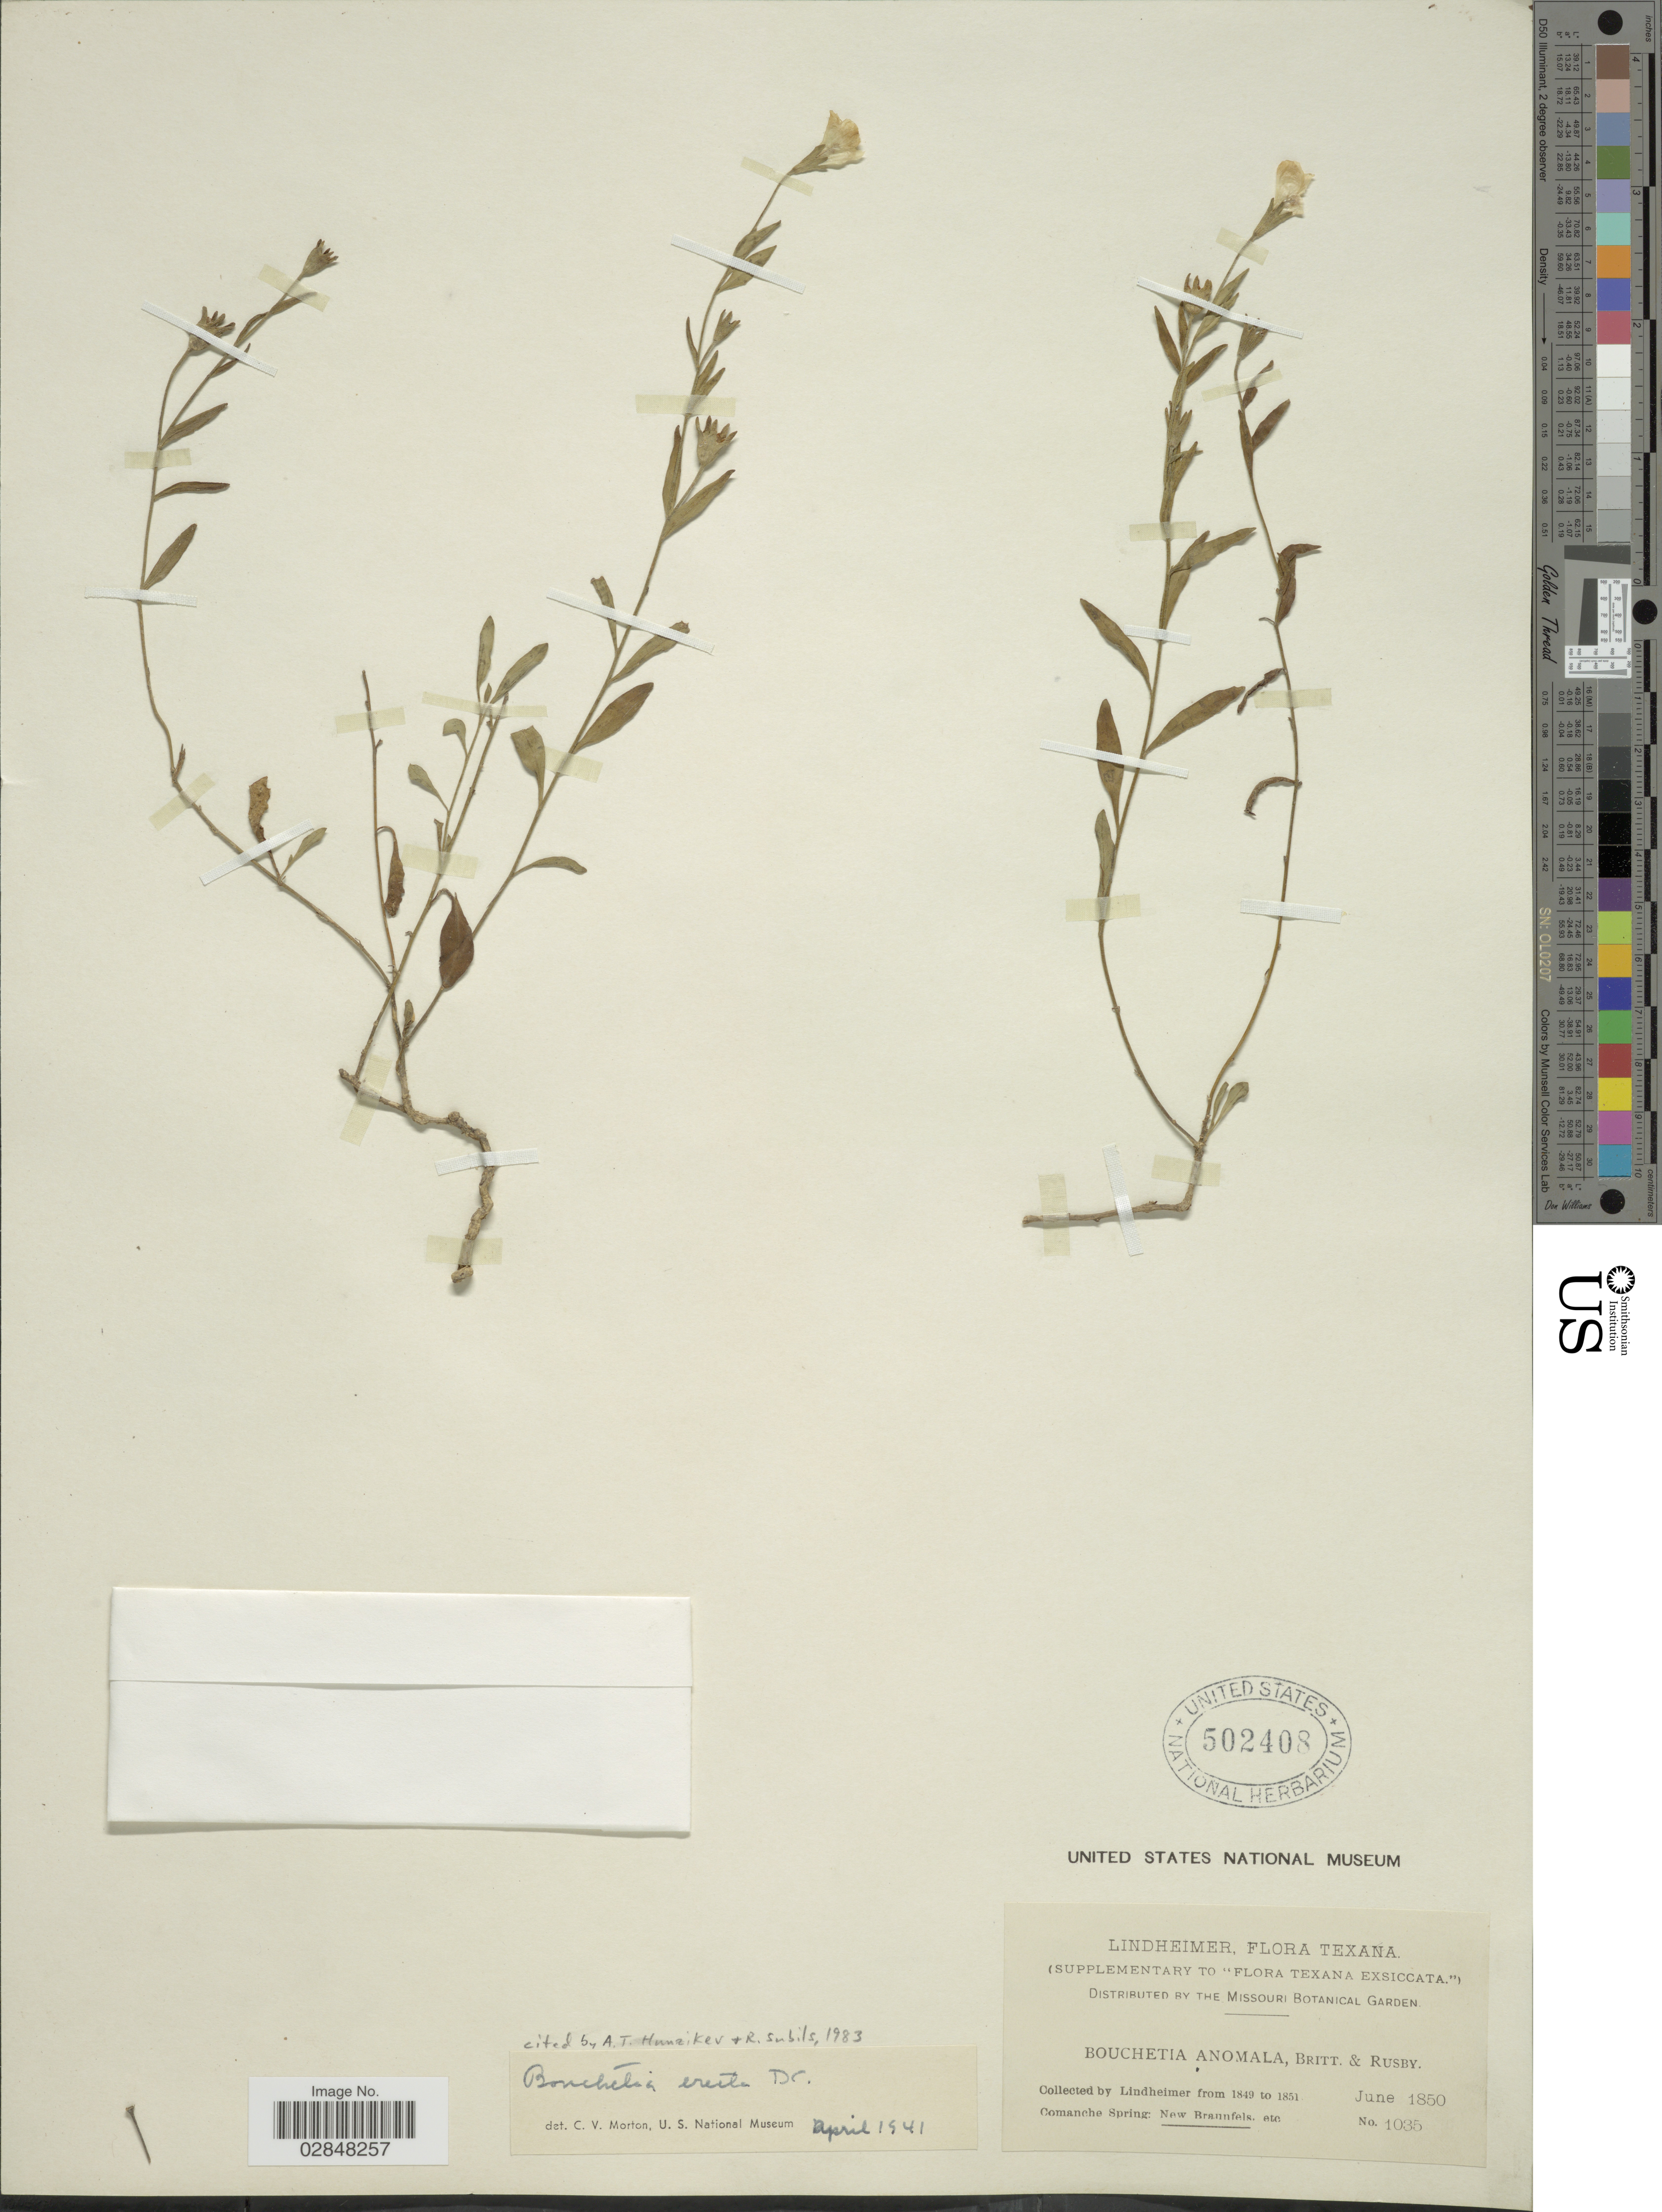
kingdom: Plantae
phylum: Tracheophyta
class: Magnoliopsida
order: Solanales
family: Solanaceae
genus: Bouchetia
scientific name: Bouchetia erecta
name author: DC.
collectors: F. Lindheimer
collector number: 1035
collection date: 1850-06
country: United States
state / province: Texas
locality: Comanche Spring: New Braunfels, etc.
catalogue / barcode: US 502408